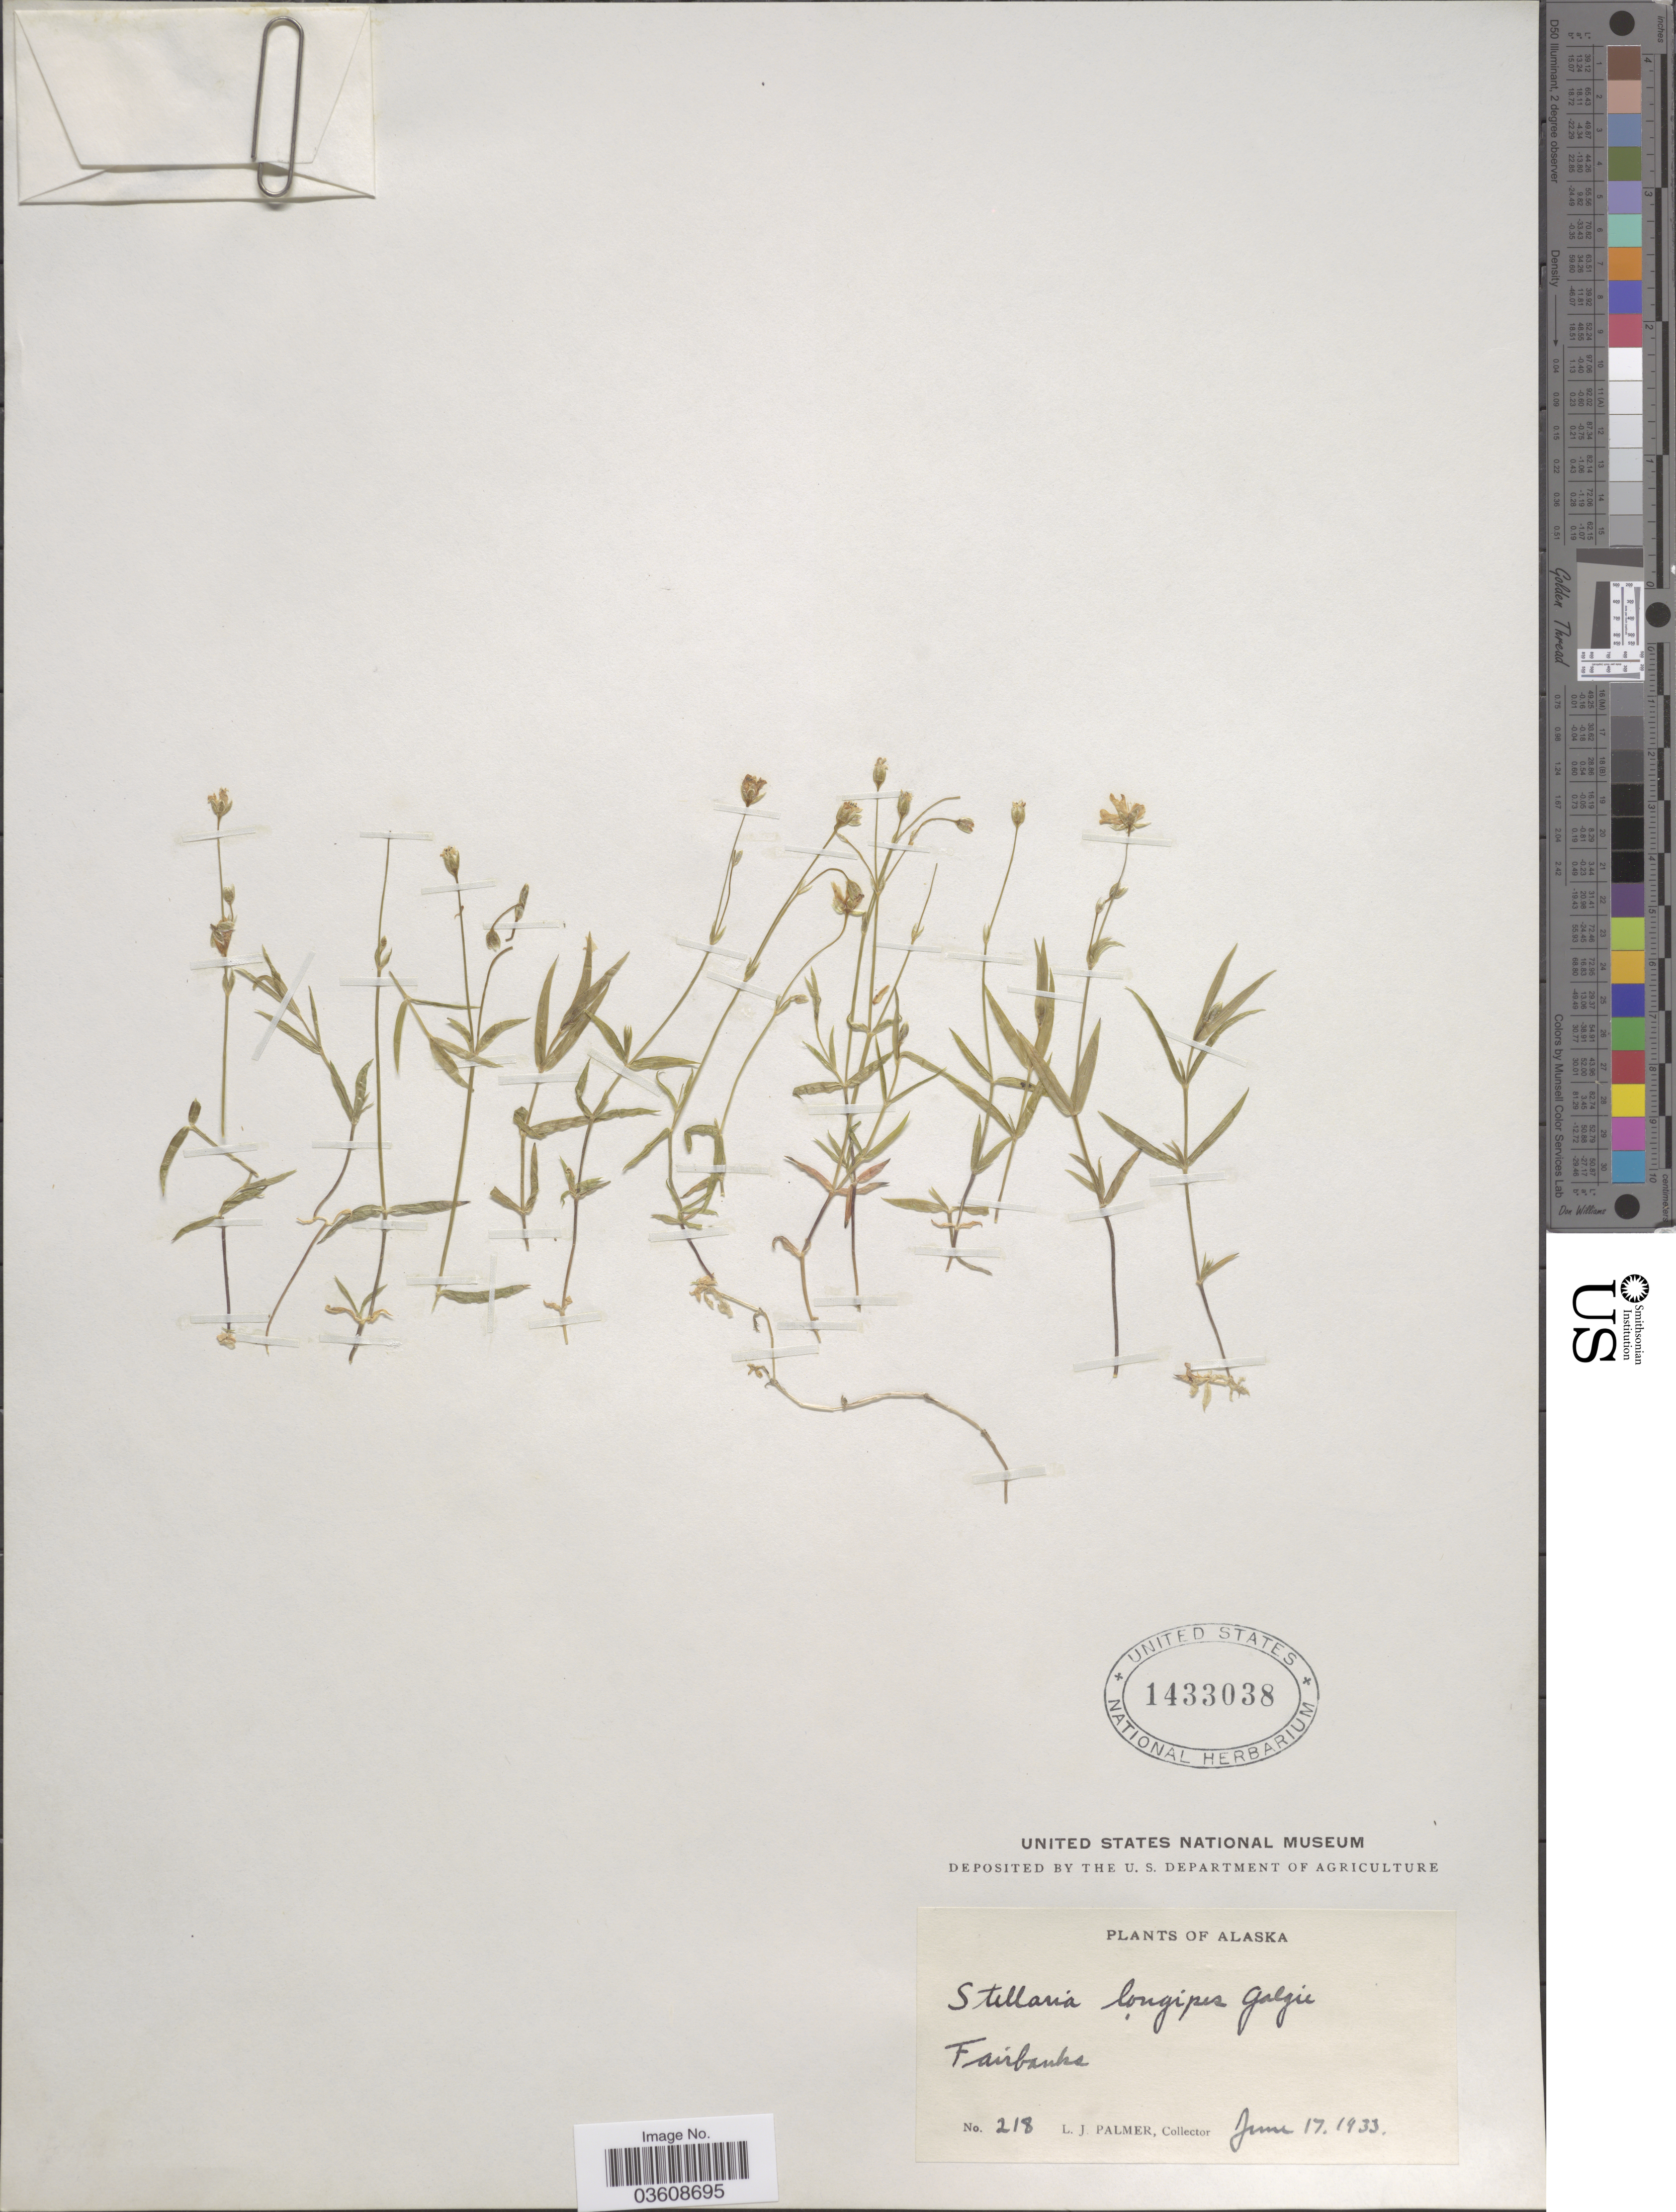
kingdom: Plantae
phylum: Tracheophyta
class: Magnoliopsida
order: Caryophyllales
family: Caryophyllaceae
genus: Stellaria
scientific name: Stellaria longipes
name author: Goldie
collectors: L. J. Palmer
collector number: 218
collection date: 1933-06-17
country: United States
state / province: Alaska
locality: Fairbanks.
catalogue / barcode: US 1433038